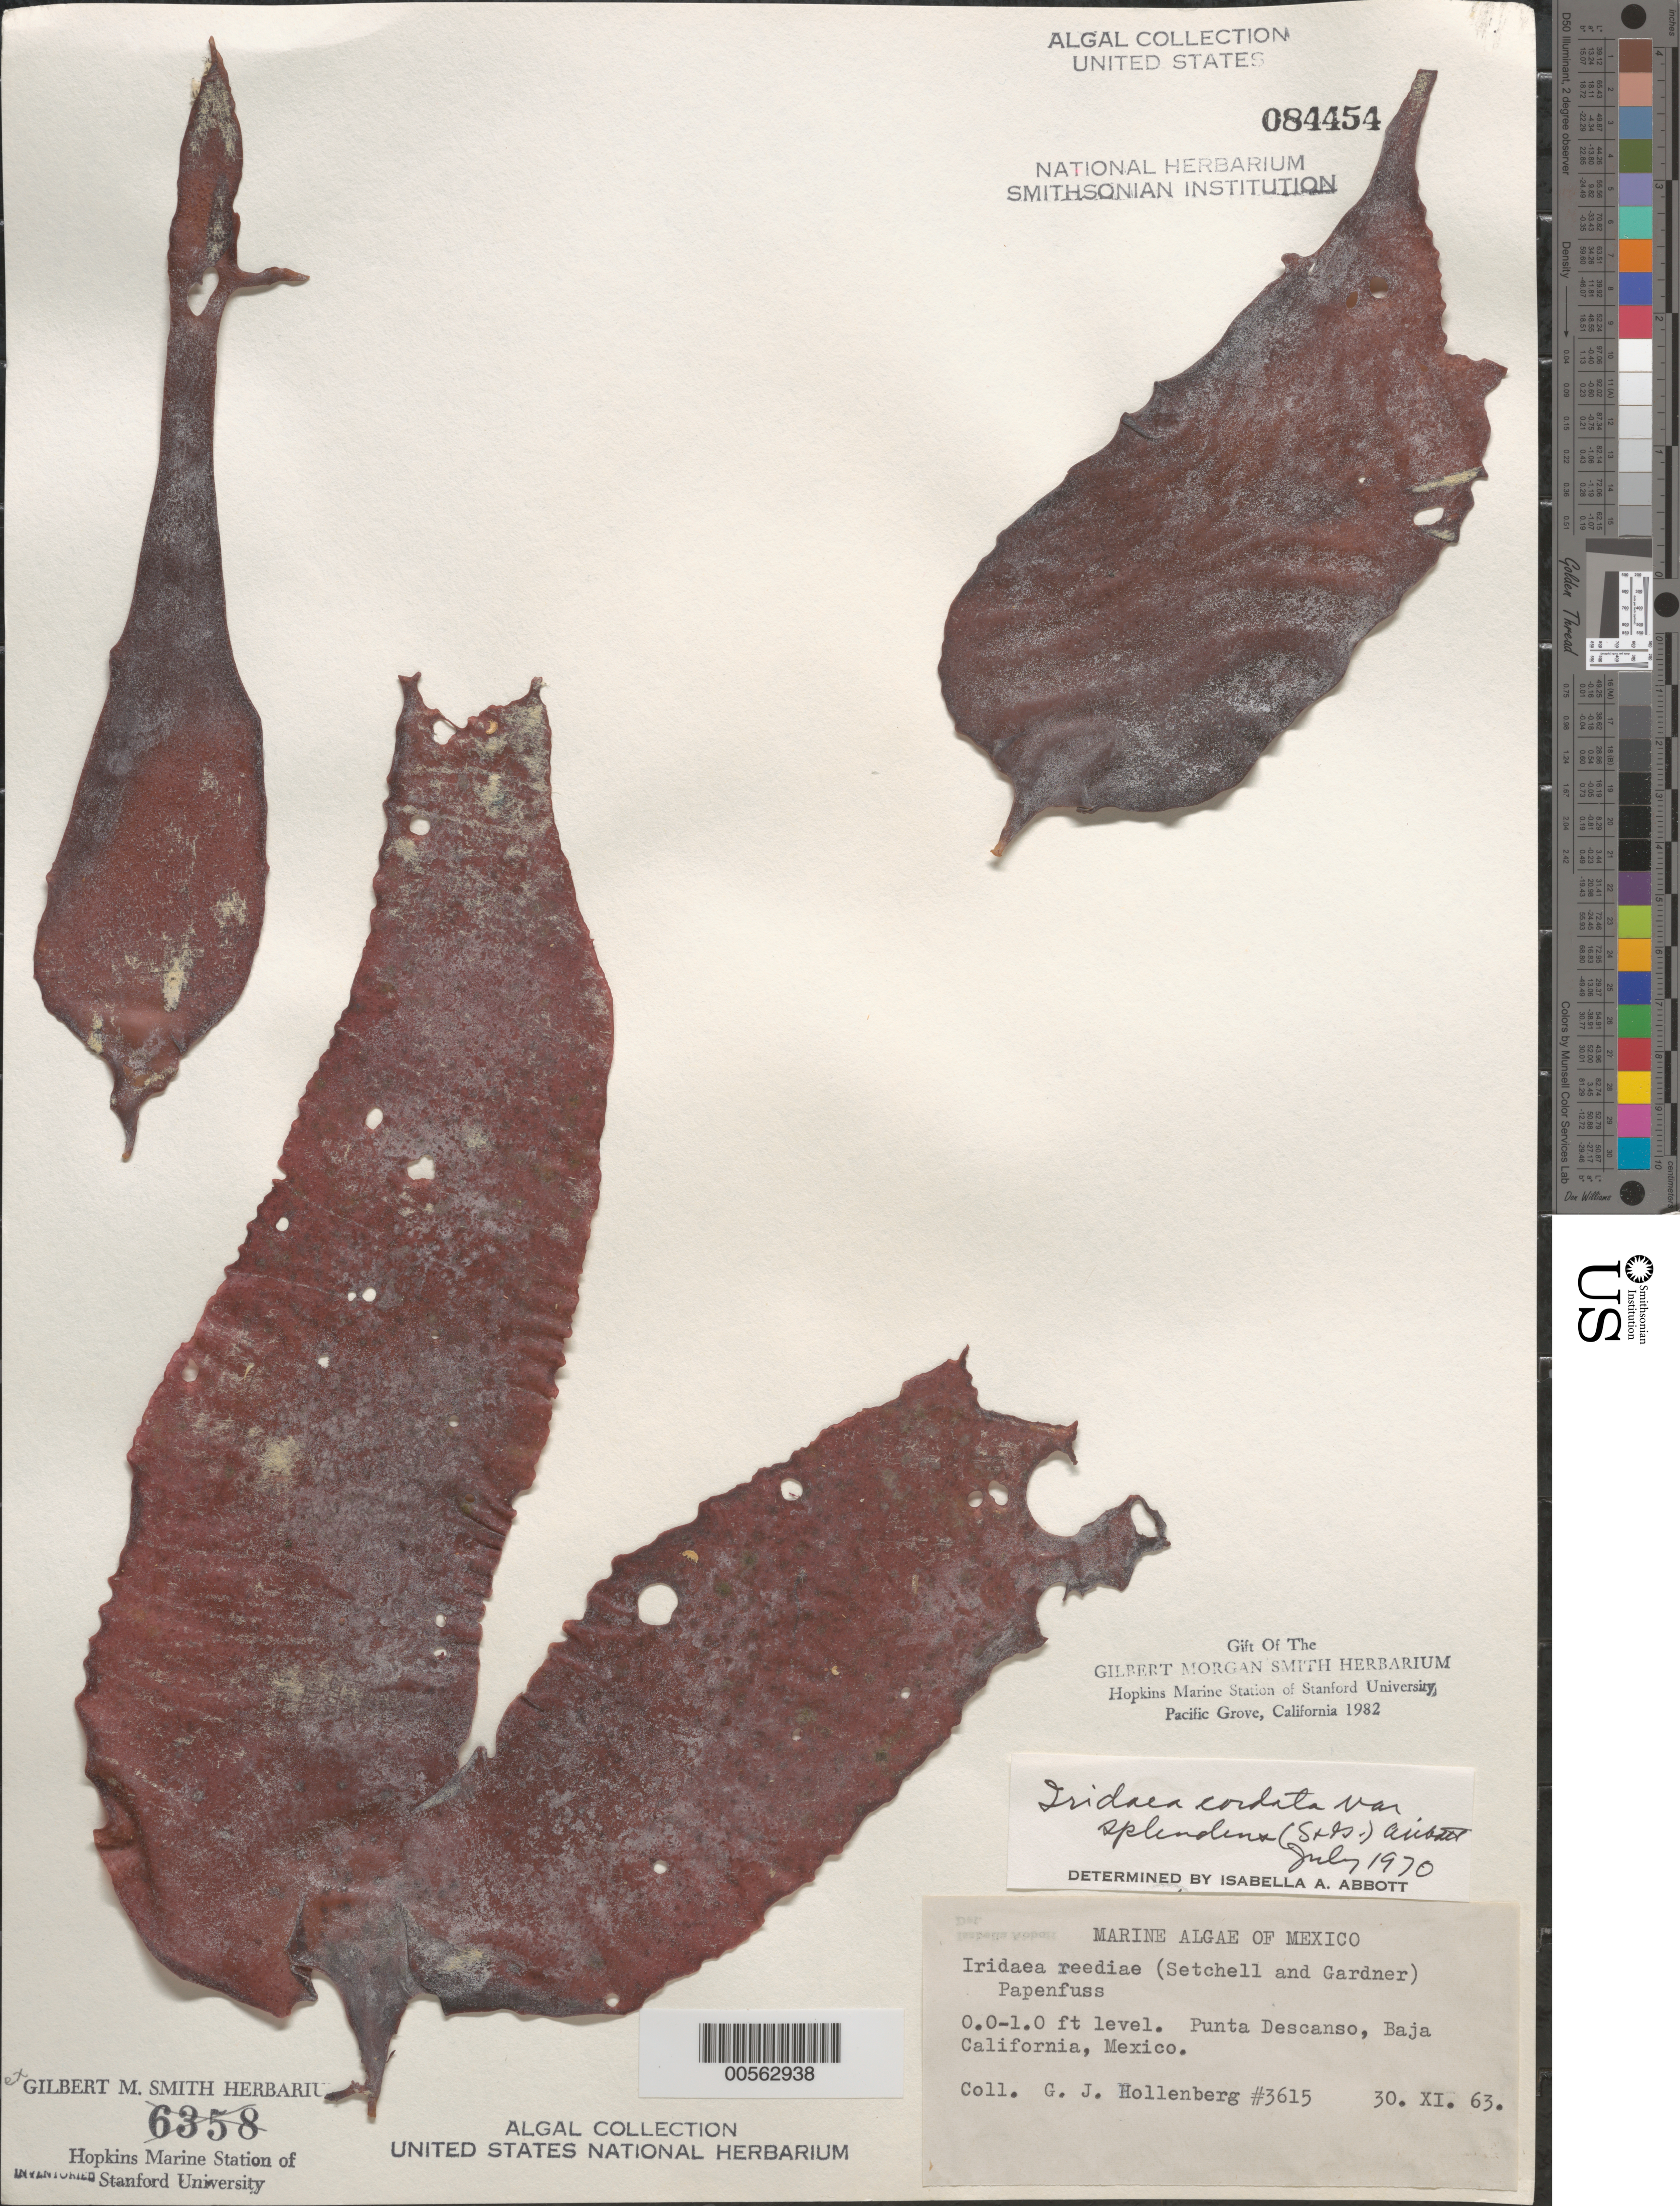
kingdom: Plantae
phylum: Rhodophyta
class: Florideophyceae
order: Gigartinales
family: Gigartinaceae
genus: Iridaea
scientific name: Iridaea cordata var. splendens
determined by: Abbott, Isabella A.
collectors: G. Hollenberg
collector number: GJH 3615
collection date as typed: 30 Nov 1963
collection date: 1963-11-30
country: Mexico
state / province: Baja California Norte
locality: Punta Descanso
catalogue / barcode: US 84454